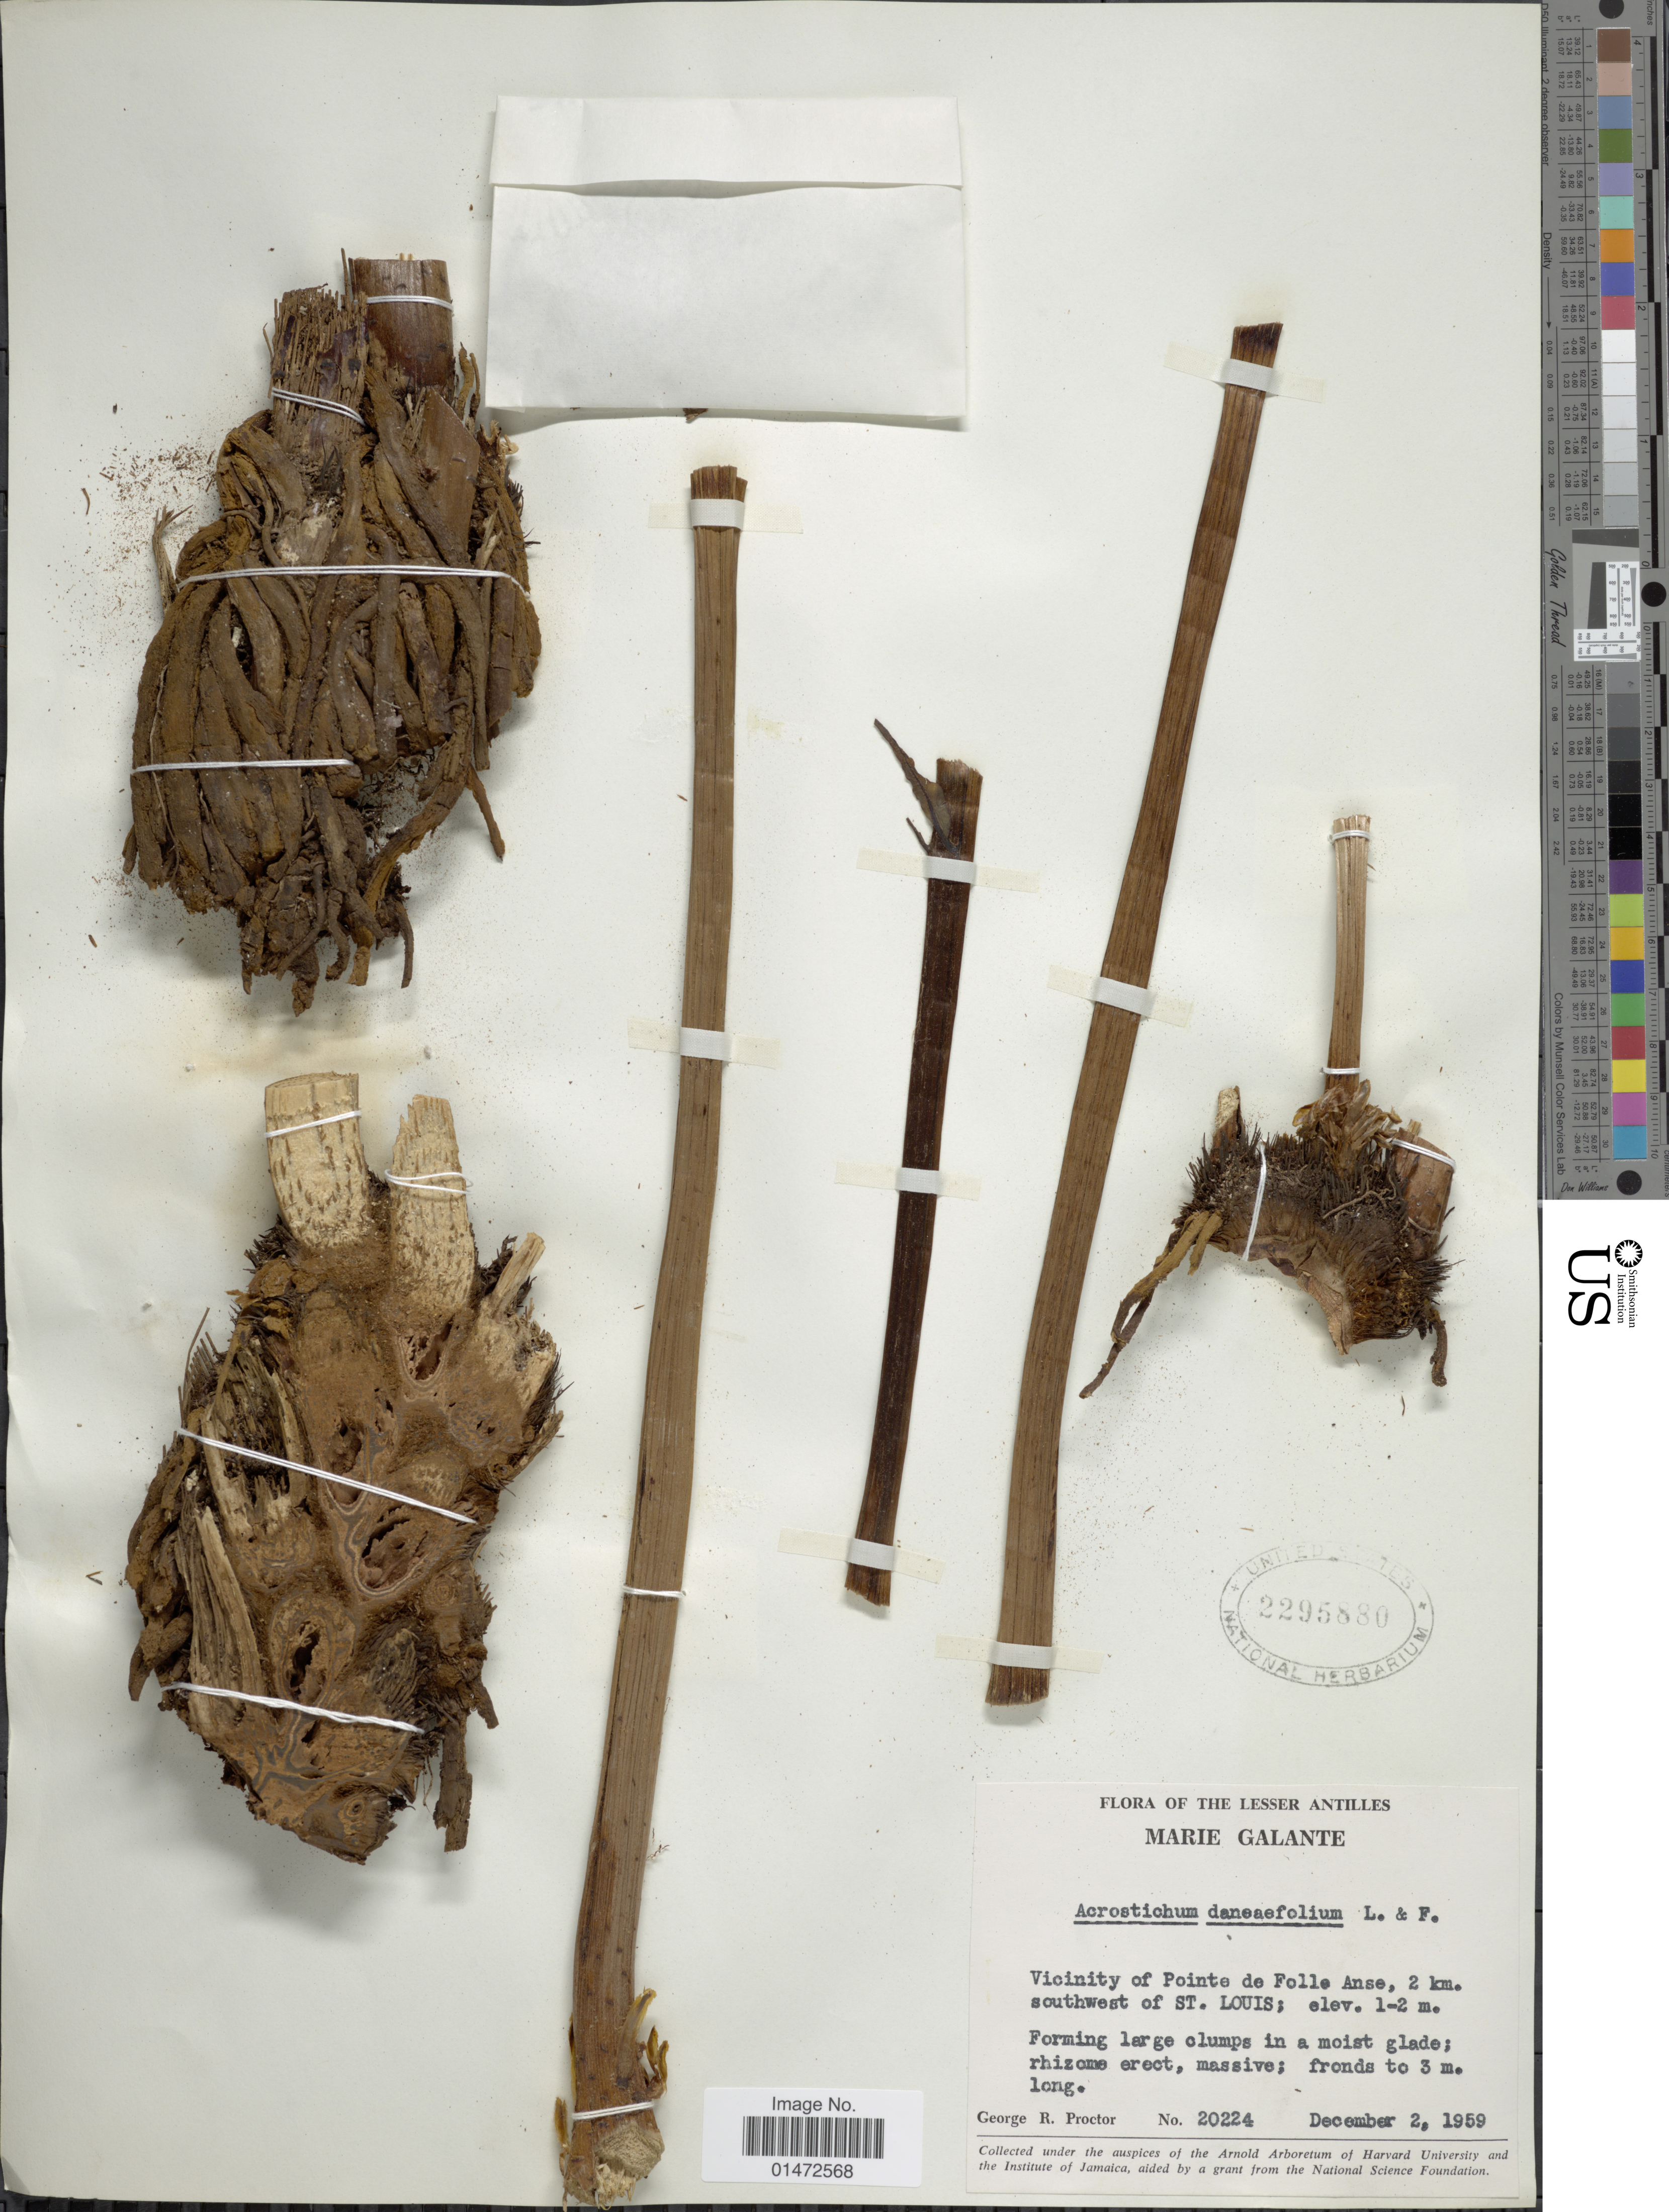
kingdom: Plantae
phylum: Tracheophyta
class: Polypodiopsida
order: Polypodiales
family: Pteridaceae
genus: Acrostichum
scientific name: Acrostichum danaeifolium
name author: Langsd. & Fisch.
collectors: G. R. Proctor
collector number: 20224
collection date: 1959-12-02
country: Guadeloupe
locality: Lesser Antilles. Marie Galante. Vicinity of Pointe de Folle Anse, 2 km. southwest of St. Louis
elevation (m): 1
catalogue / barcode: US 2295880